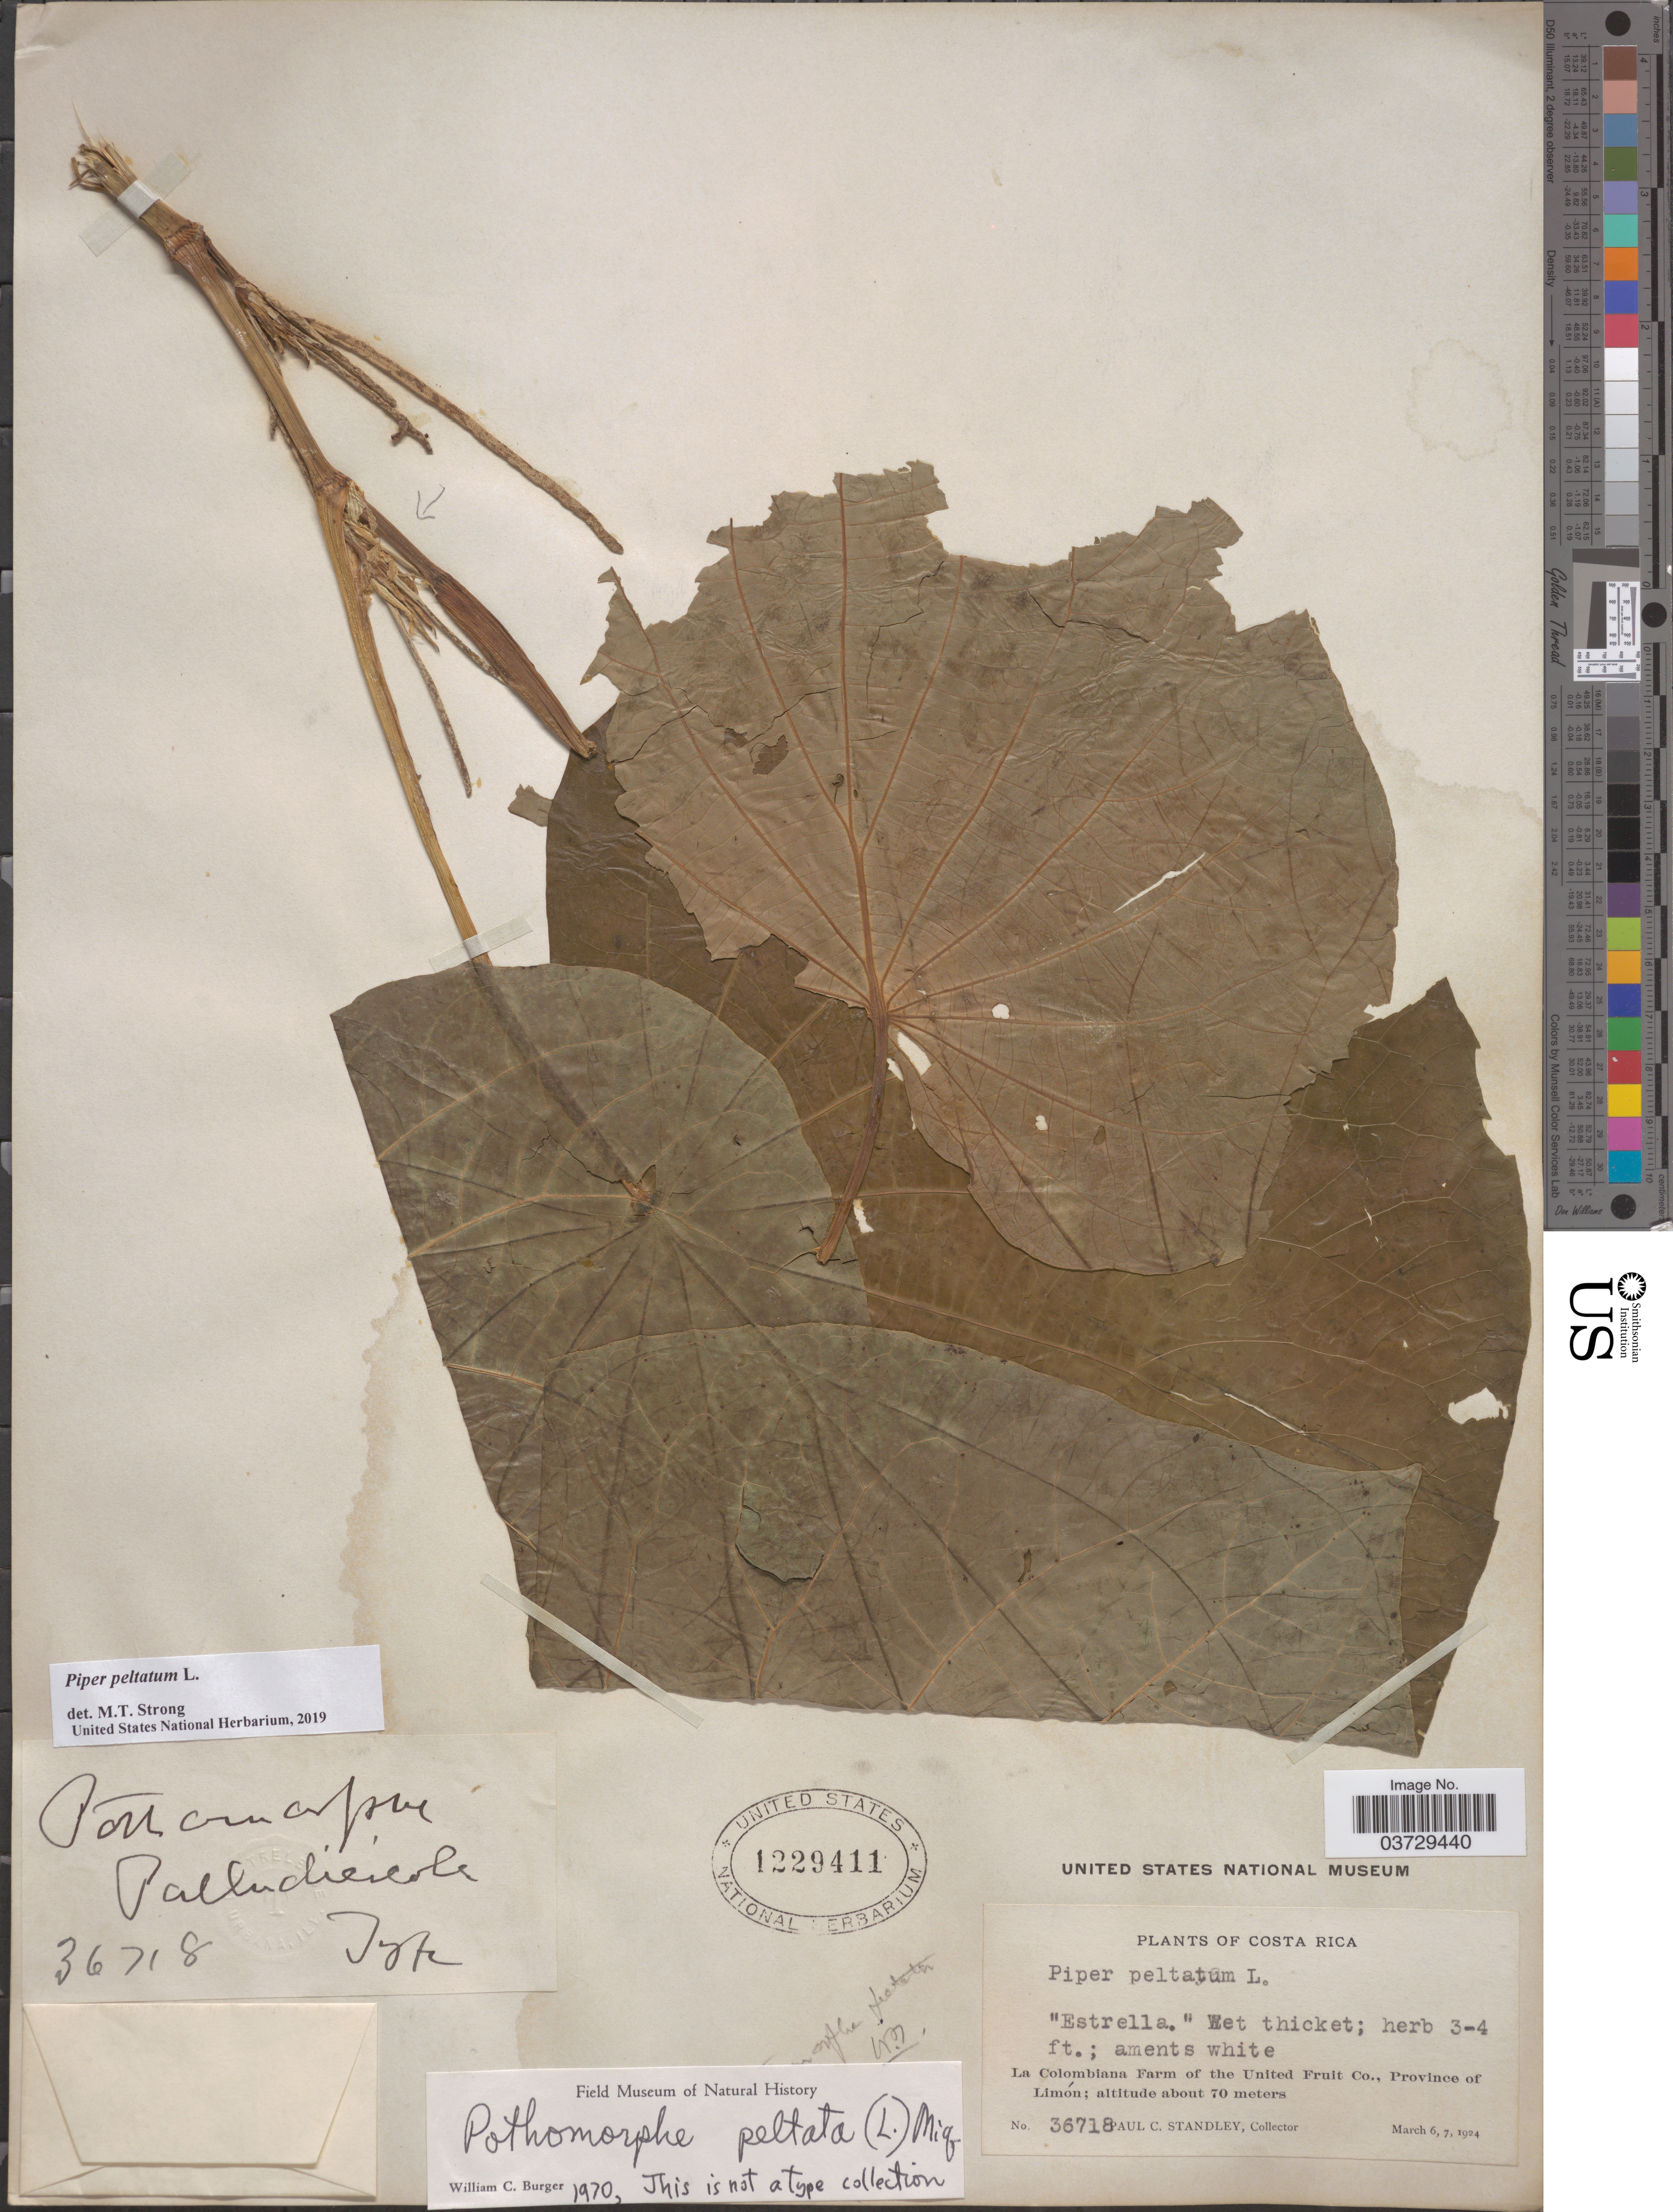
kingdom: Plantae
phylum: Tracheophyta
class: Magnoliopsida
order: Piperales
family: Piperaceae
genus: Piper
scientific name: Piper peltatum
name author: L.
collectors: P. C. Standley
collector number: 36718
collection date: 1924-03-06/1924-03-07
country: Costa Rica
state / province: Limón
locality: La Colombiana Farm of the United Fruit Co.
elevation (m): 70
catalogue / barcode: US 1229411